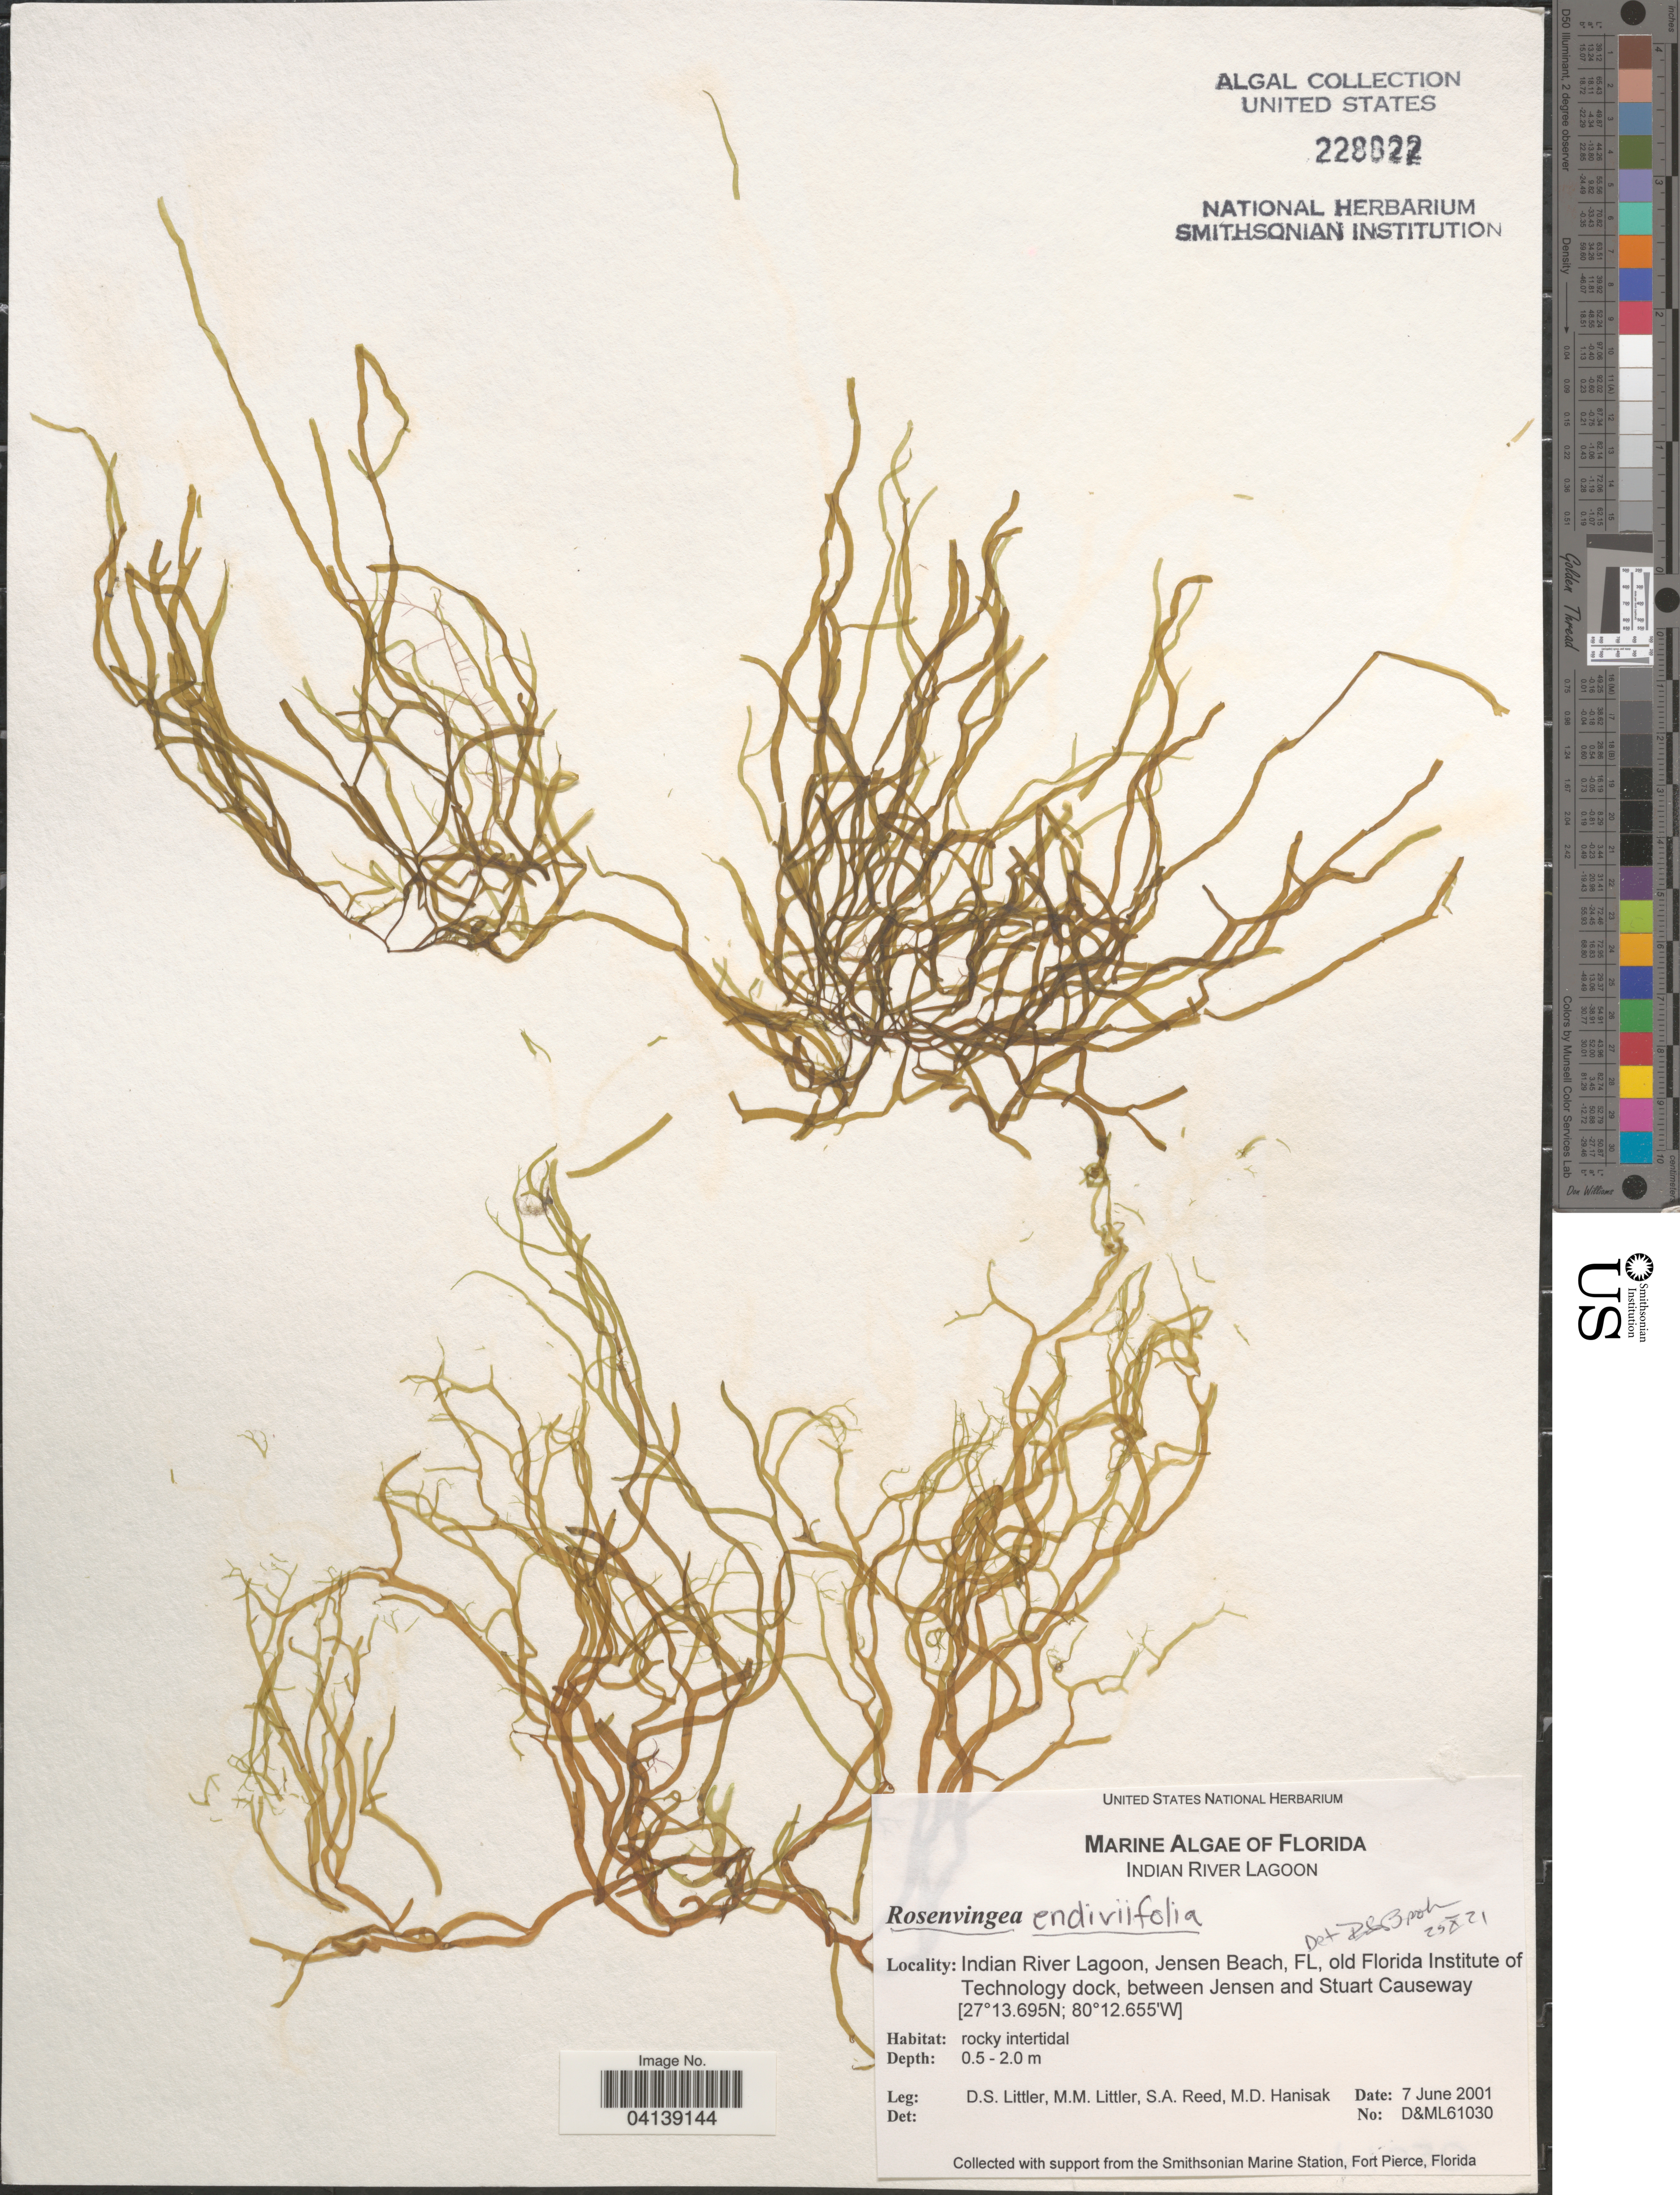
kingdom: Chromista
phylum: Ochrophyta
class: Phaeophyceae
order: Scytosiphonales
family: Scytosiphonaceae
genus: Rosenvingea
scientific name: Rosenvingea endiviifolia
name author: (Martius) M.J. Wynne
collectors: D. S. Littler, S. Reed & M. Hanisak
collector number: D&ML61030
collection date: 2001-06-07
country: United States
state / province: Florida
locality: Indian River Lagoon, Jensen Beach, old Florida Institute of Technology dock, between Jensen and Stuart Causeways.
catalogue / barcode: US 228822